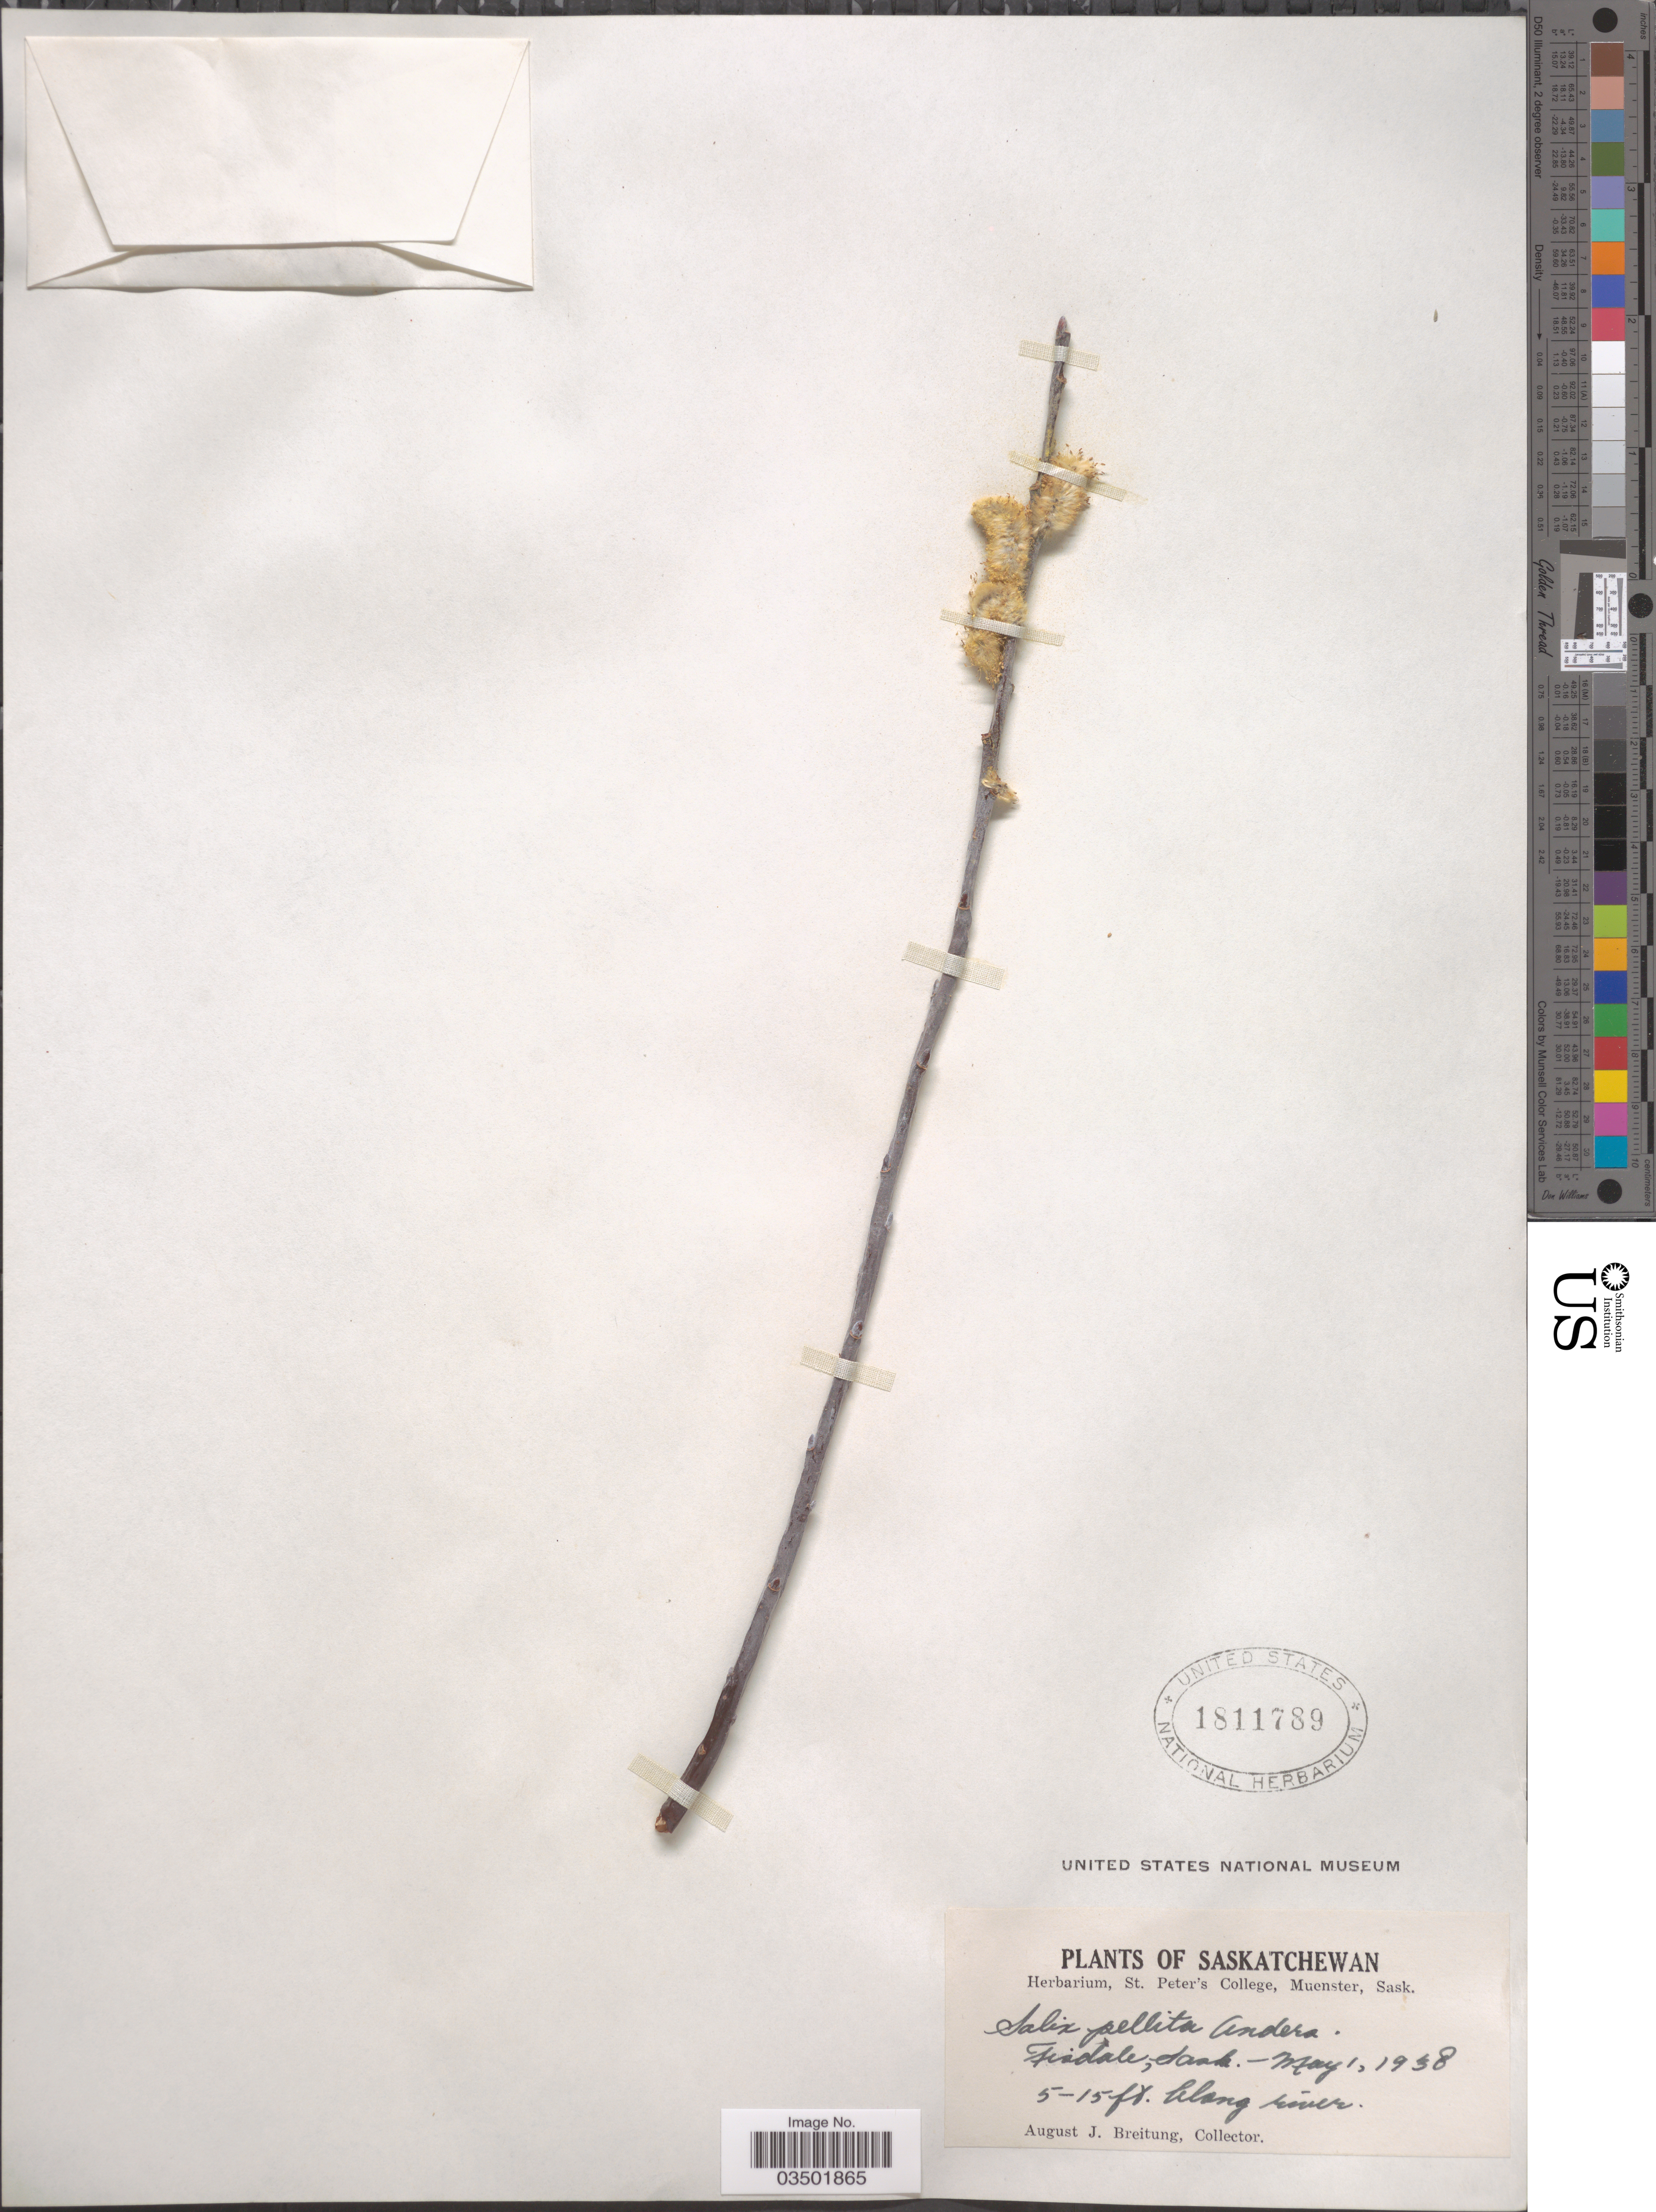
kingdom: Plantae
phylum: Tracheophyta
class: Magnoliopsida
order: Malpighiales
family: Salicaceae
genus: Salix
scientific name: Salix pellita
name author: (Andersson) Bebb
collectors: A. Breitung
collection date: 1938-05-01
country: Canada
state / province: Saskatchewan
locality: Tisdale. Along river.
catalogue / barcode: US 1811789